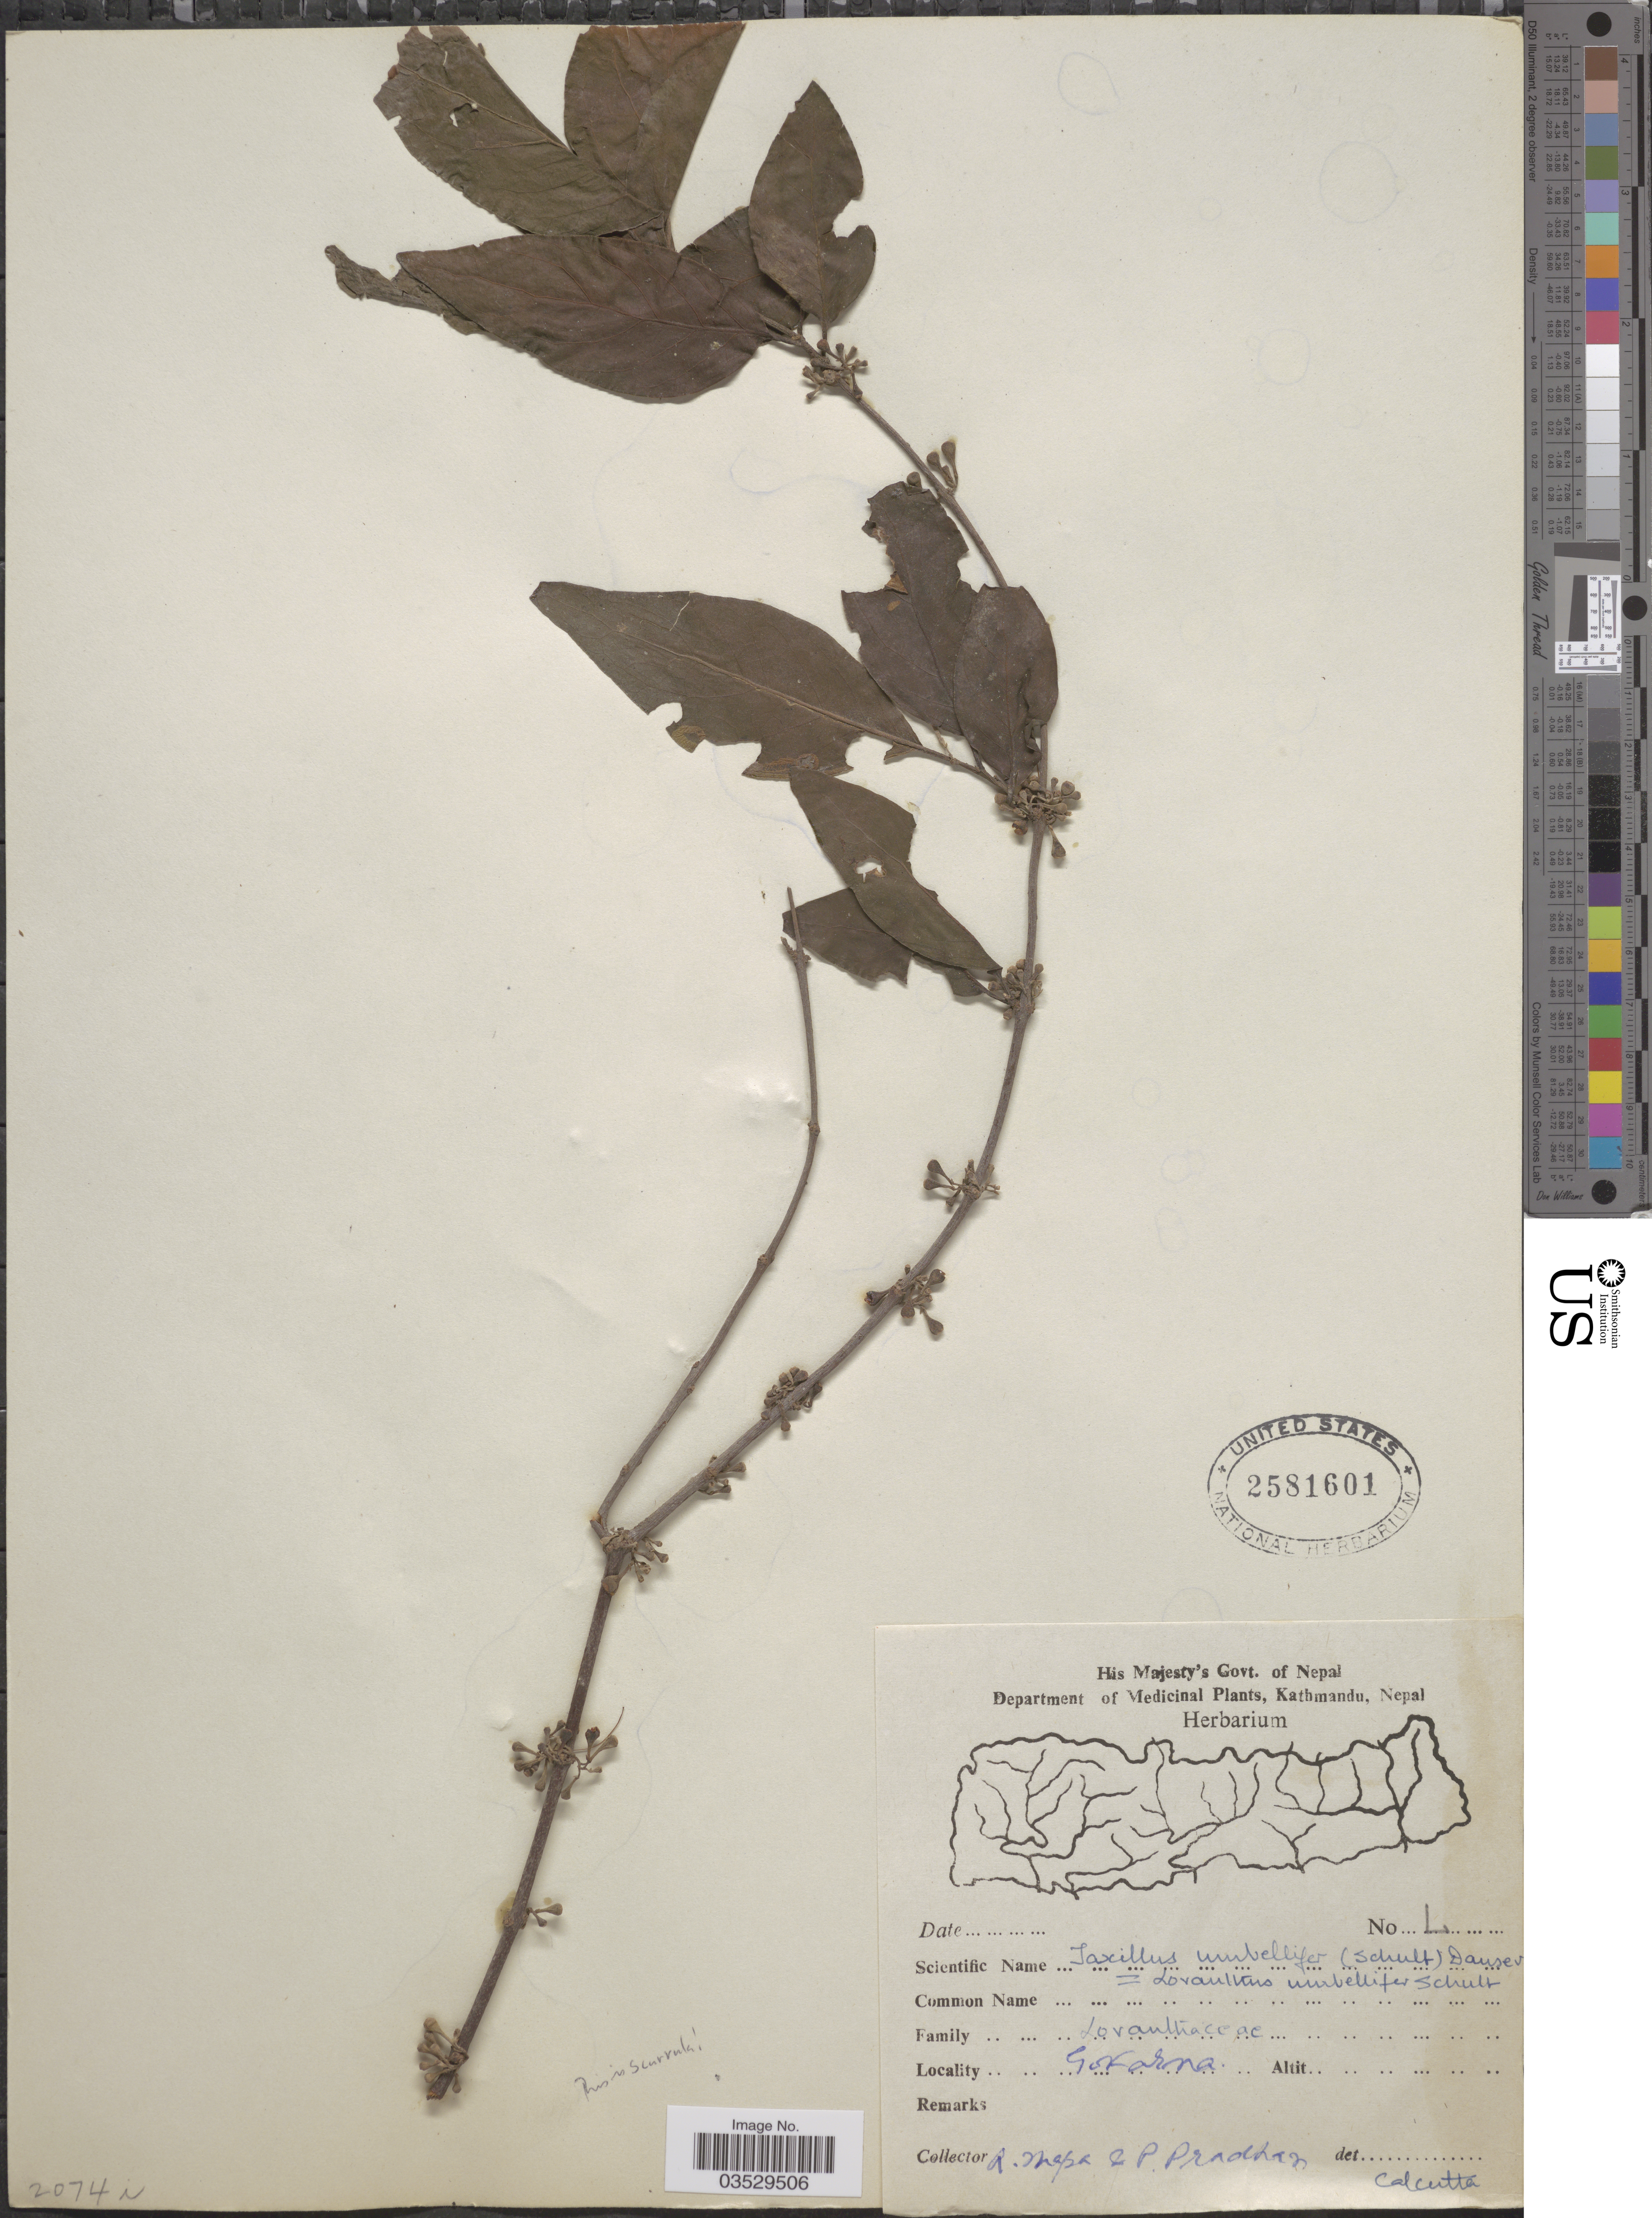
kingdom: Plantae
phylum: Tracheophyta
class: Magnoliopsida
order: Santalales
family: Loranthaceae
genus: Scurrula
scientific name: Scurrula umbellifer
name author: (Schult. f.) G. Don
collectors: R. Thapa & P. Pradhan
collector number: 1*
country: Nepal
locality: Gokarna.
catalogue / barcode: US 2581601